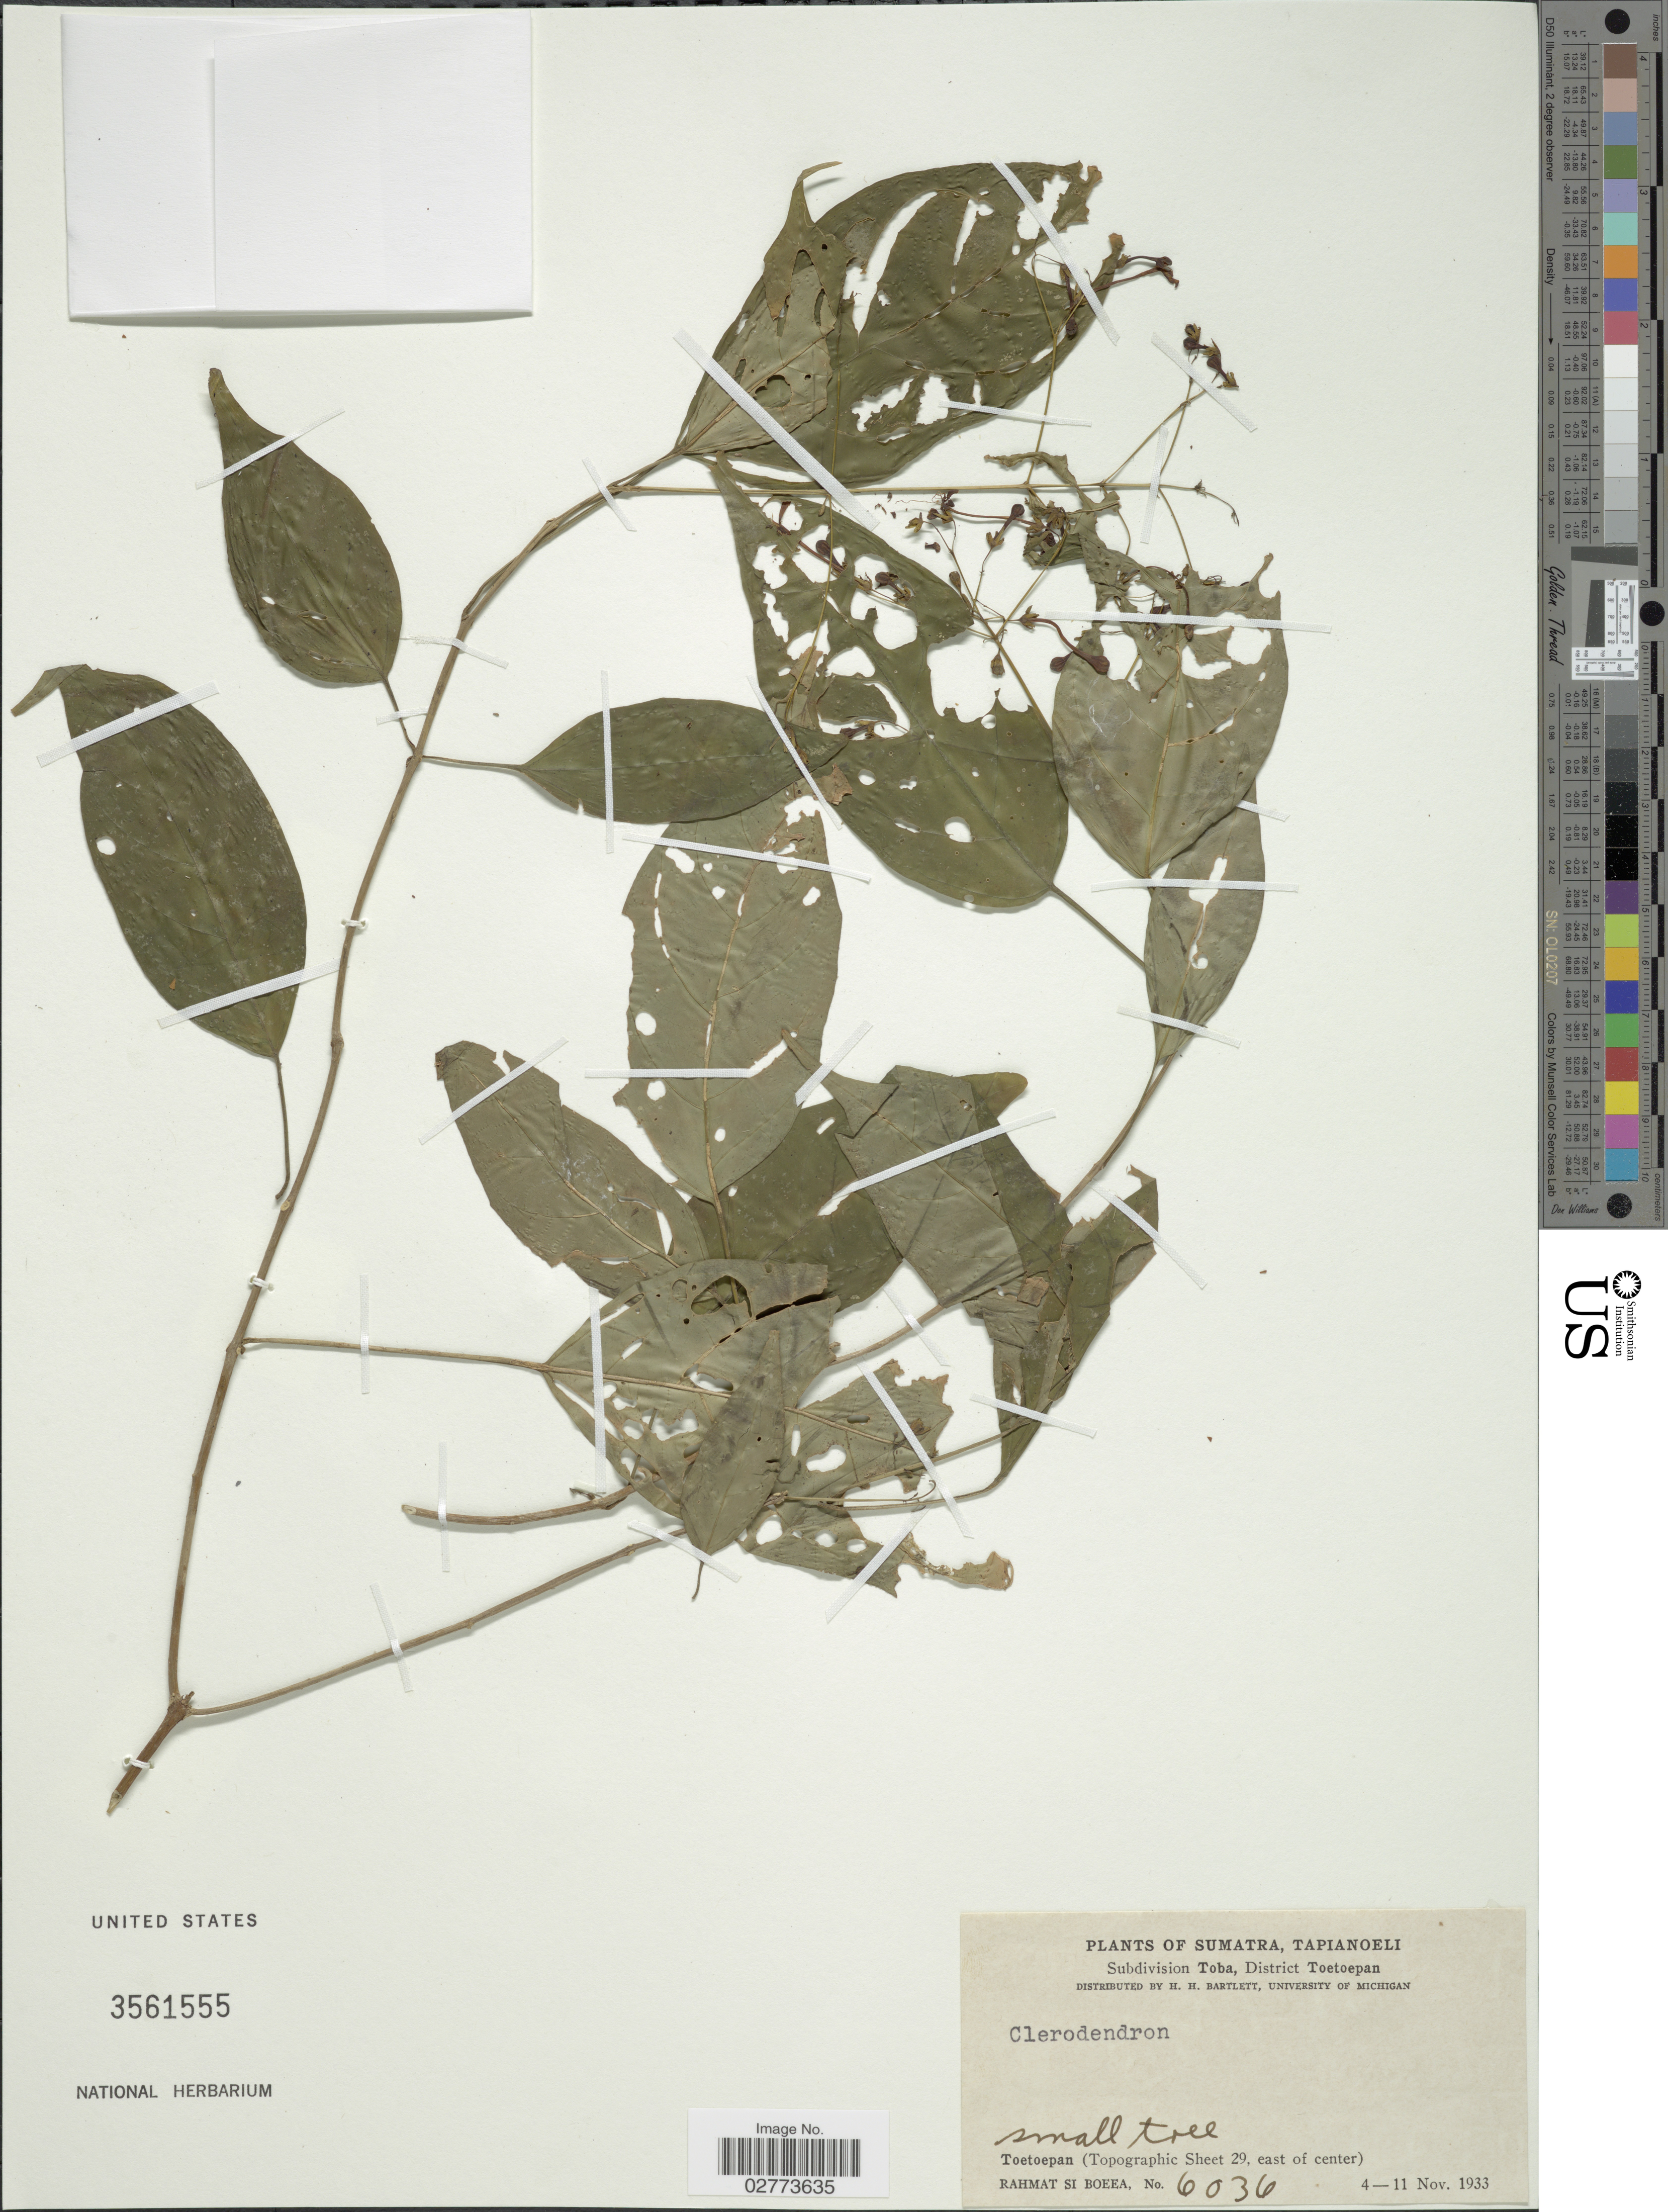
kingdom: Plantae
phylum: Tracheophyta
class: Magnoliopsida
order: Lamiales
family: Lamiaceae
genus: Clerodendrum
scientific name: Clerodendrum sp.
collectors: Rahmat Si Boeea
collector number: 6036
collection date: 1933-11-04/1933-11-11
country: Indonesia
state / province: Sumatra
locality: Tapianoeli. Subdivision Toba, District Toetoepan. Toetoepan (Topographic Sheet 29, east of center).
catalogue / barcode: US 3561555